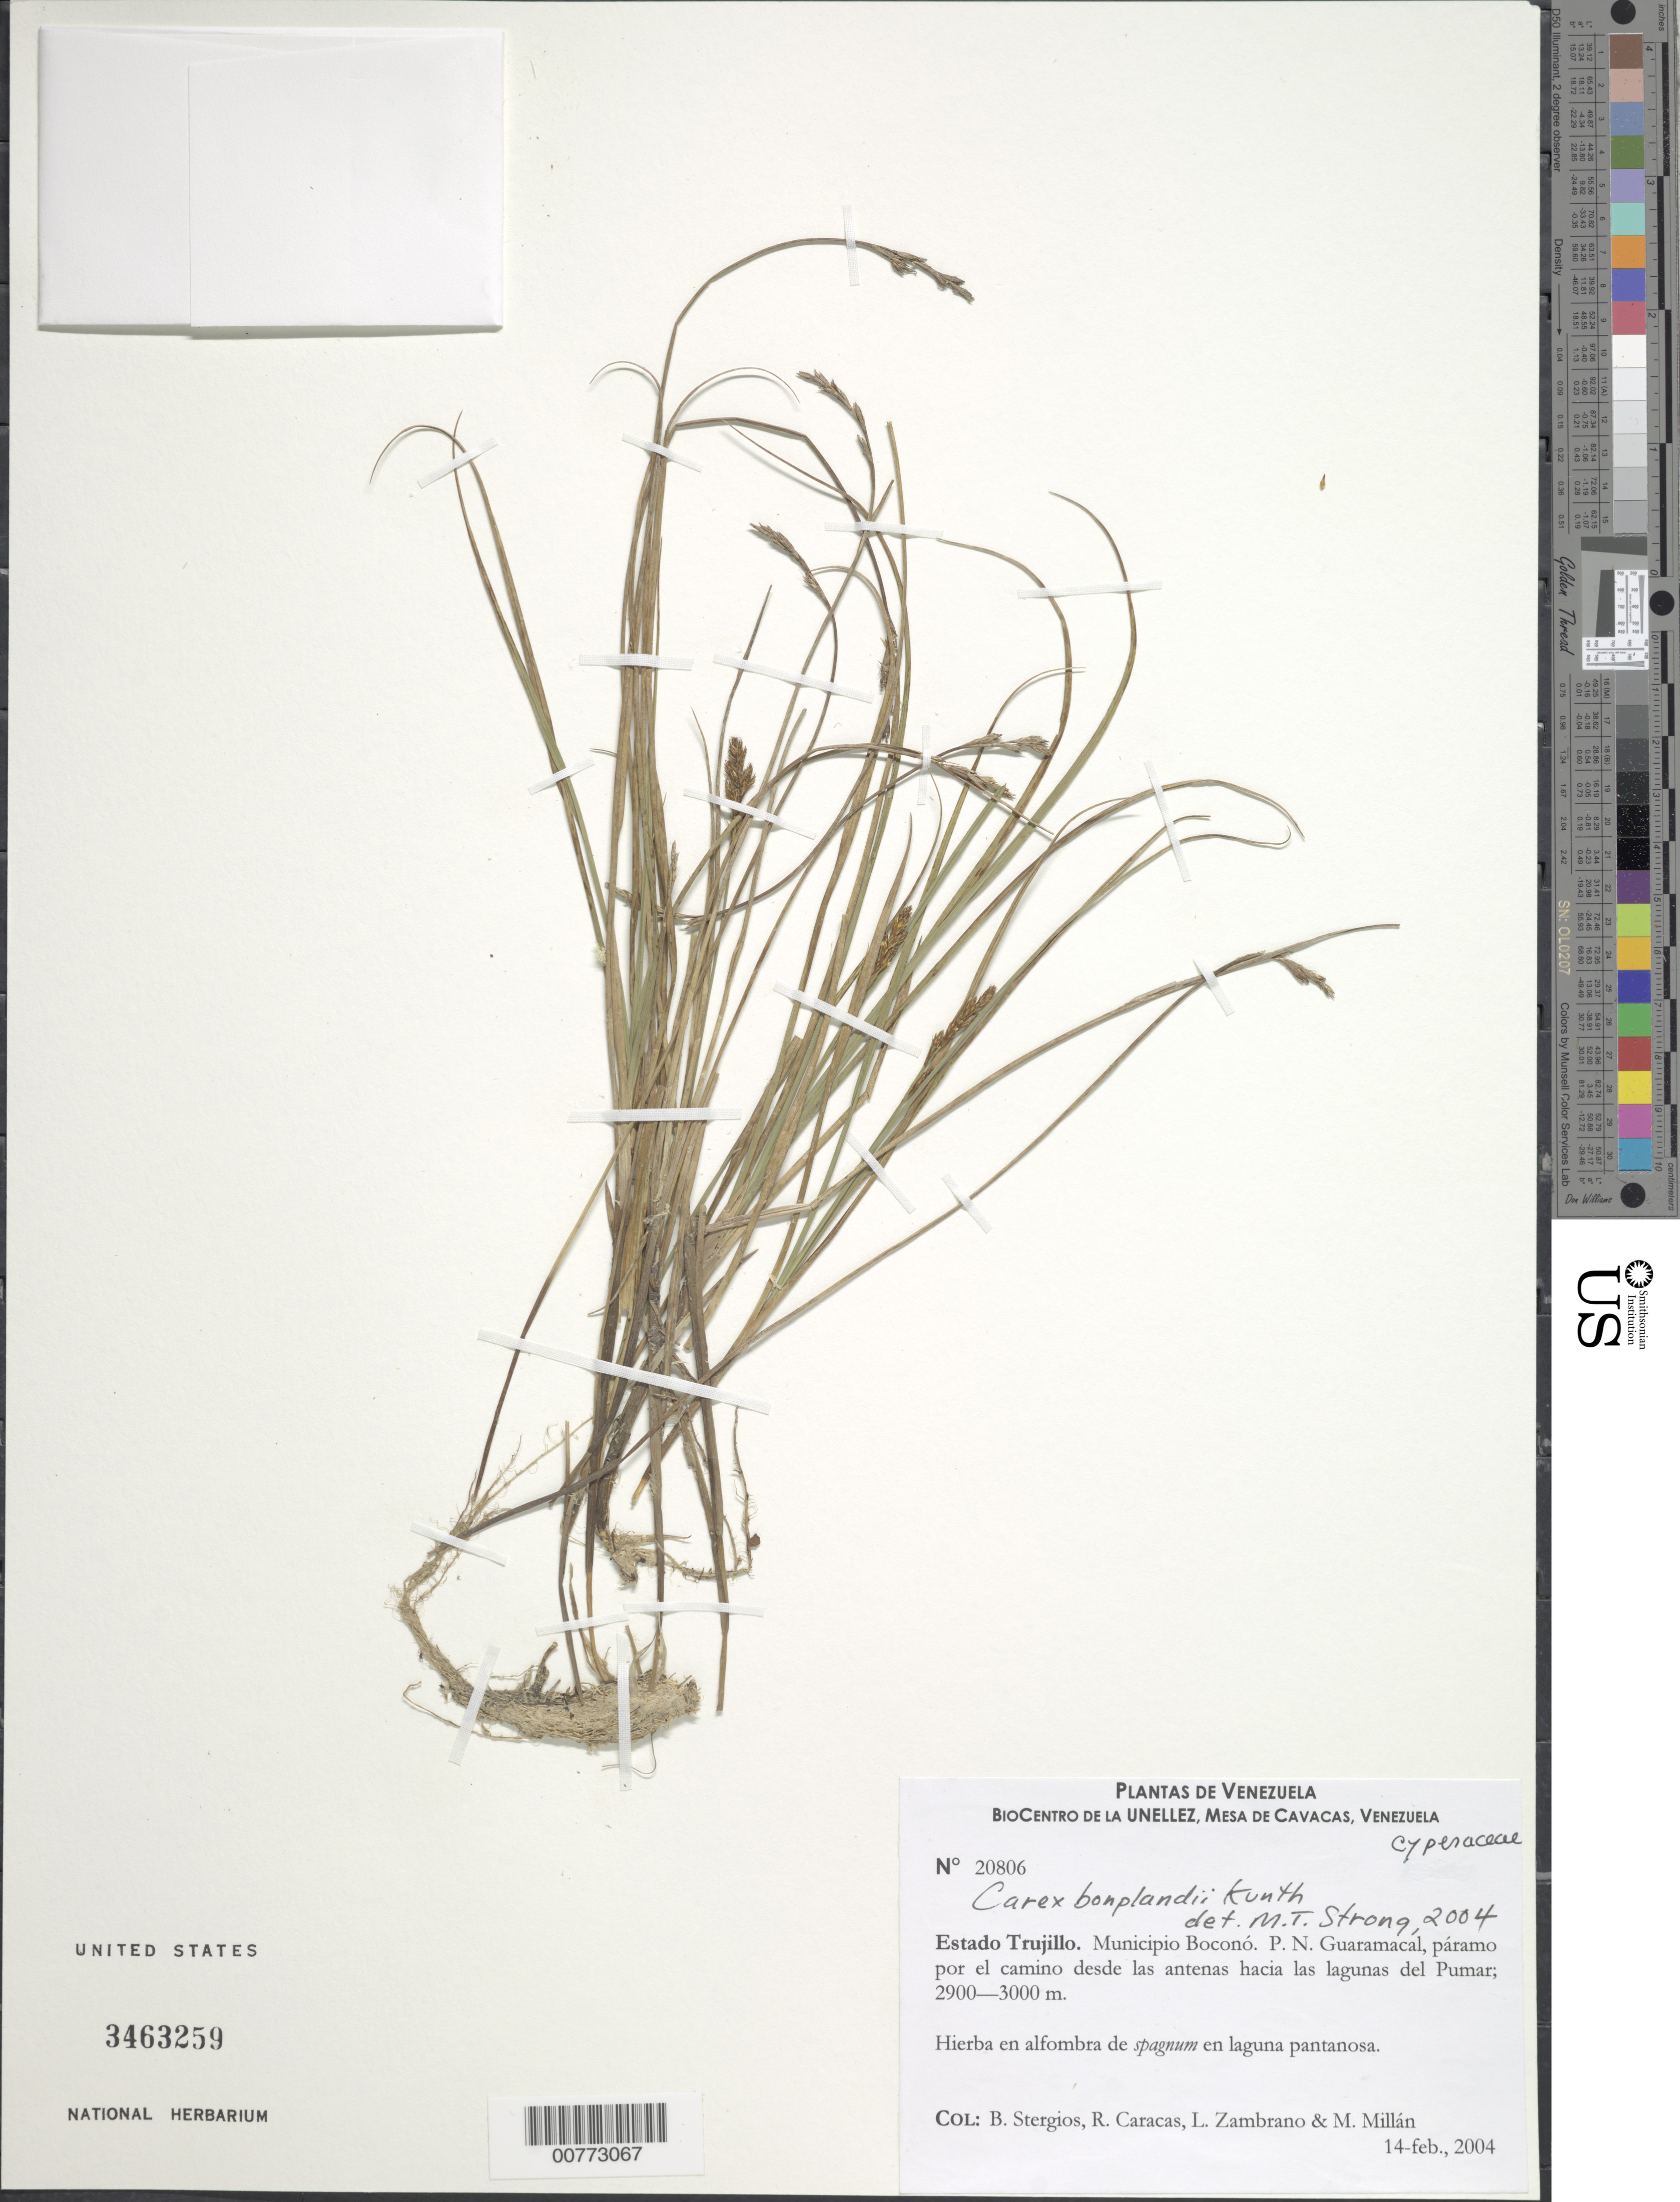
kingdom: Plantae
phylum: Tracheophyta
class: Liliopsida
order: Poales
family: Cyperaceae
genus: Carex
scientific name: Carex bonplandii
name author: Kunth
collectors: B. G. Stergios, R. Caracas, L. Zambrano & M. Millán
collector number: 20806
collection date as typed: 14 Feb 2004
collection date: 2004-02-14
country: Venezuela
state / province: Trujillo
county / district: Boconó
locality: Parque Nacional Guaramacal, páramo por el camino desde las antenas hacia las lagunas del Pumar.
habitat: Laguna pantanosa.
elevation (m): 2900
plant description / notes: PORT, US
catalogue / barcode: US 3463259